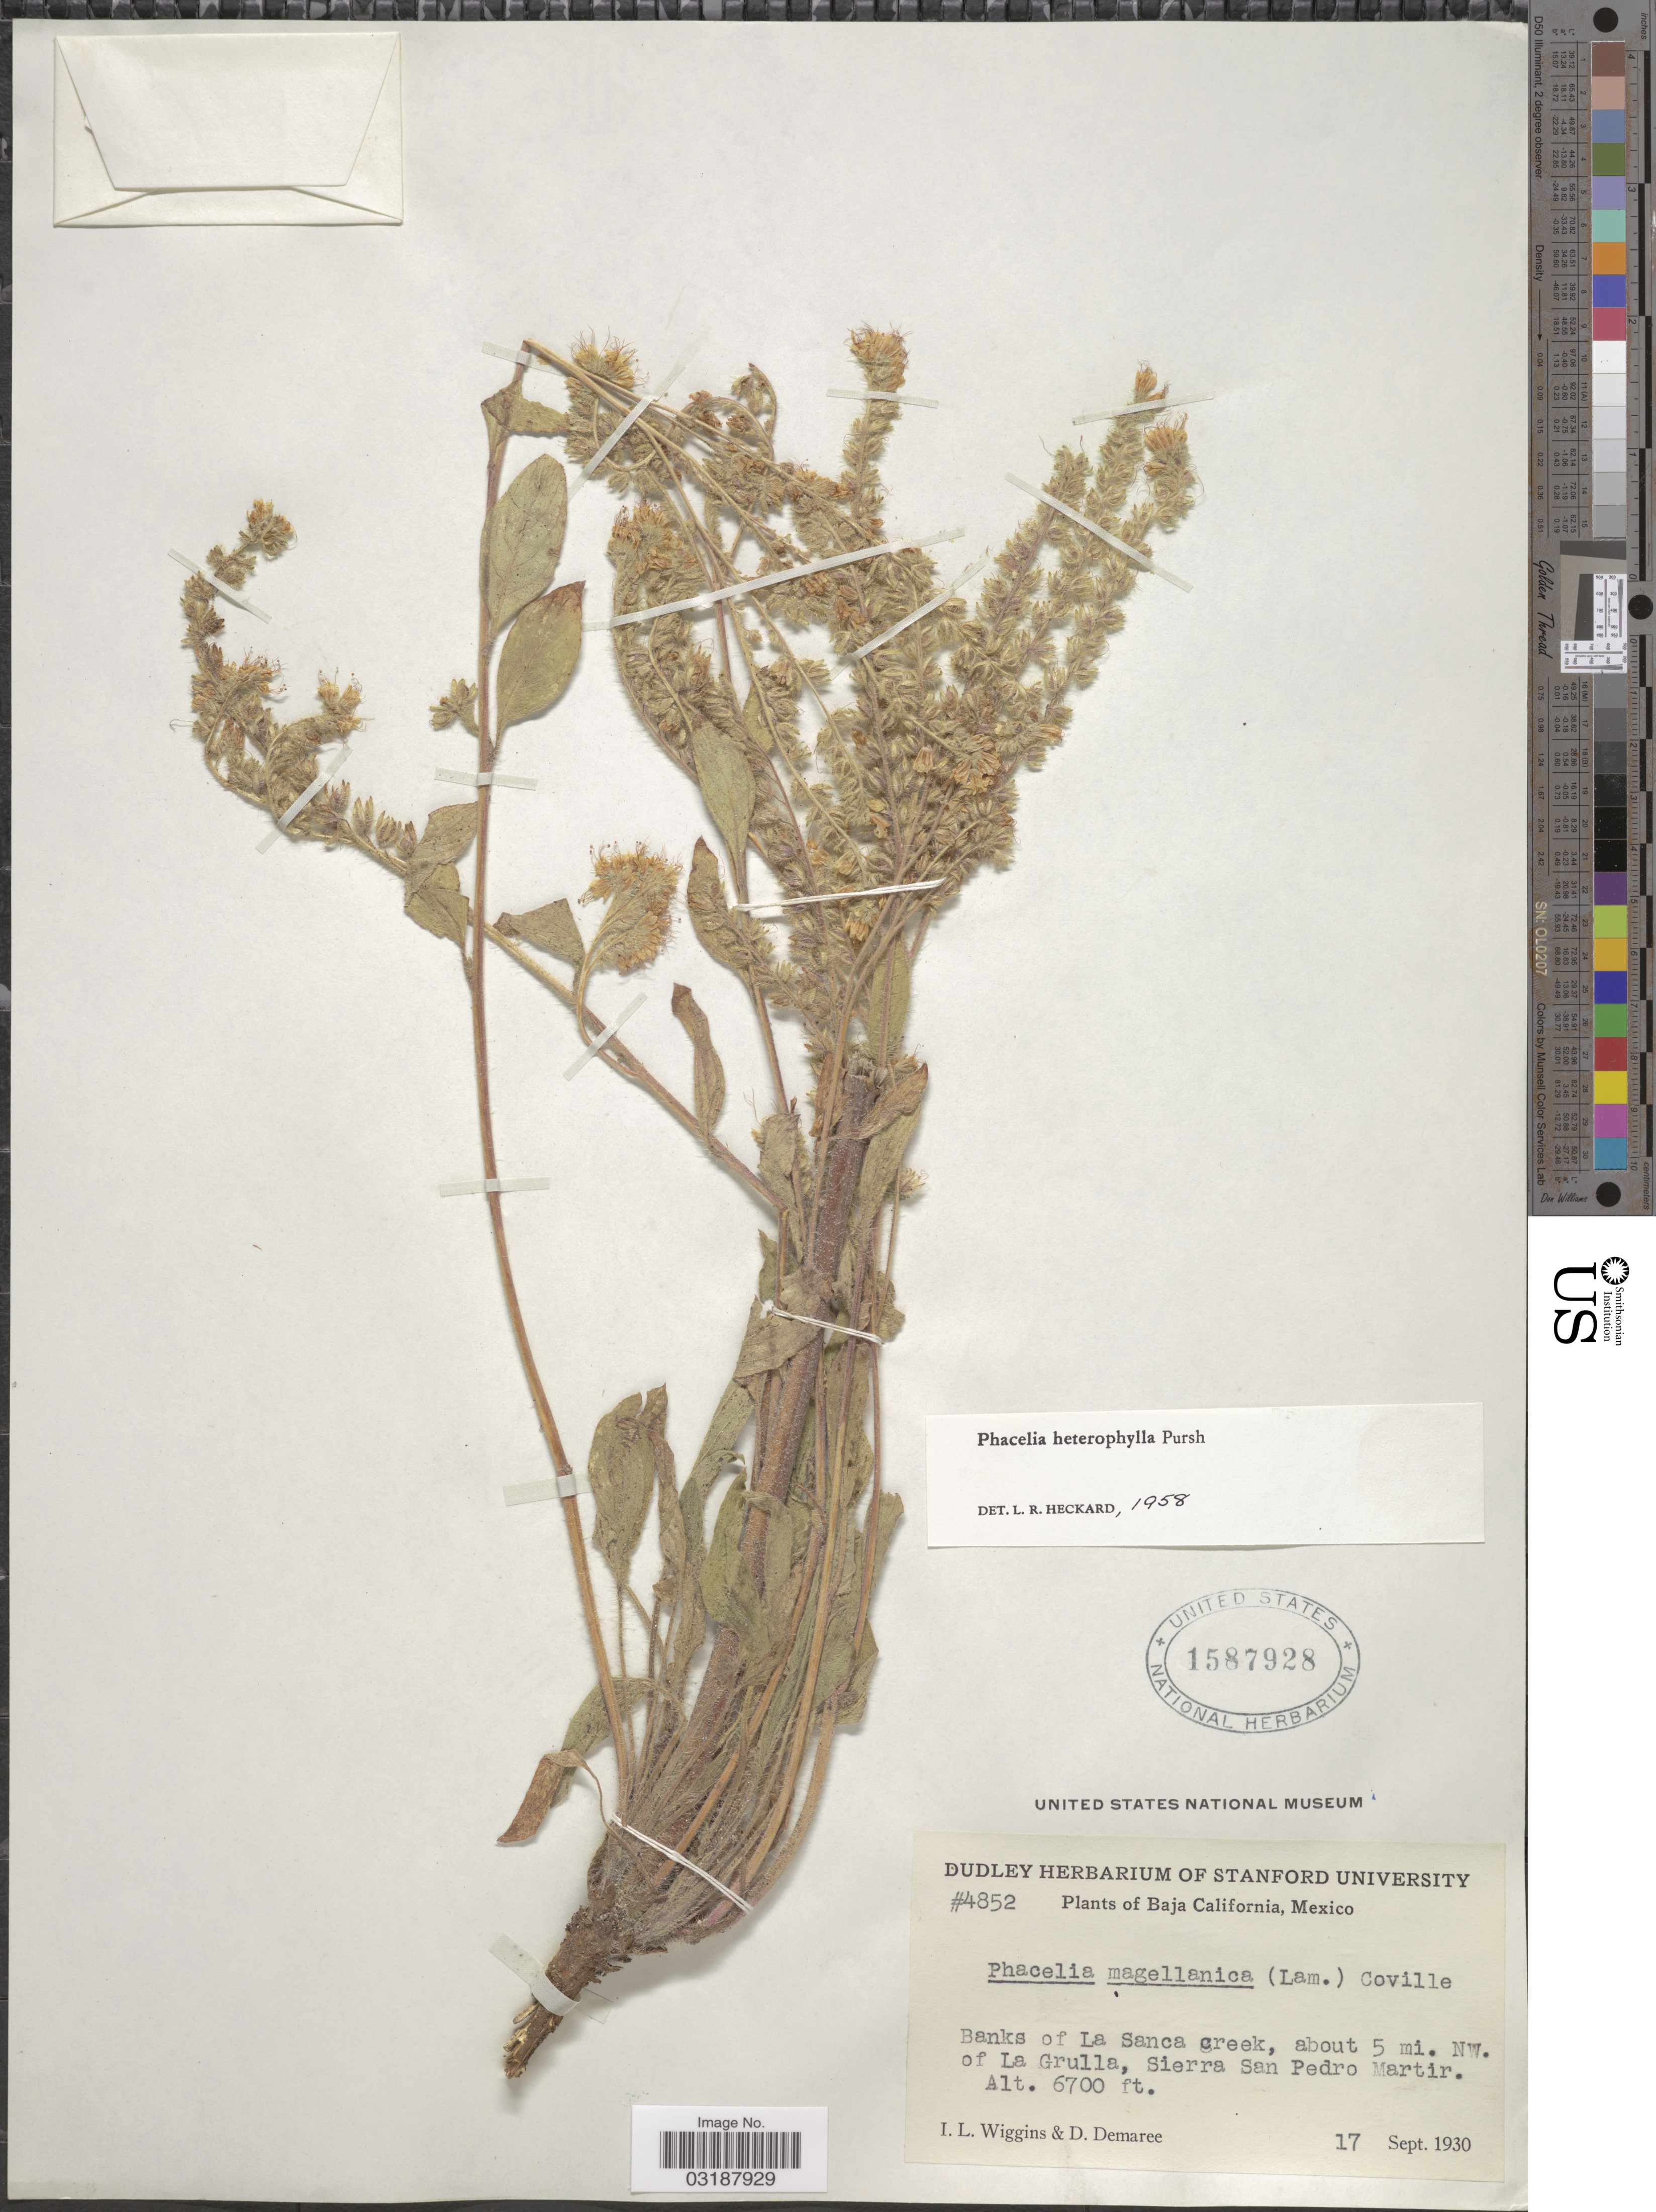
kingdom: Plantae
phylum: Tracheophyta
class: Magnoliopsida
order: Boraginales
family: Hydrophyllaceae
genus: Phacelia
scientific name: Phacelia heterophylla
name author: Pursh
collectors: I. L. Wiggins & D. Demaree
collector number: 4852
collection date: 1930-09-17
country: Mexico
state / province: Baja California Norte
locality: Banks of La Sanca creek, about 5 mi. NW. of La Grulla, Sierra San Pedro Martir.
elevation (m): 2042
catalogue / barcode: US 1587928